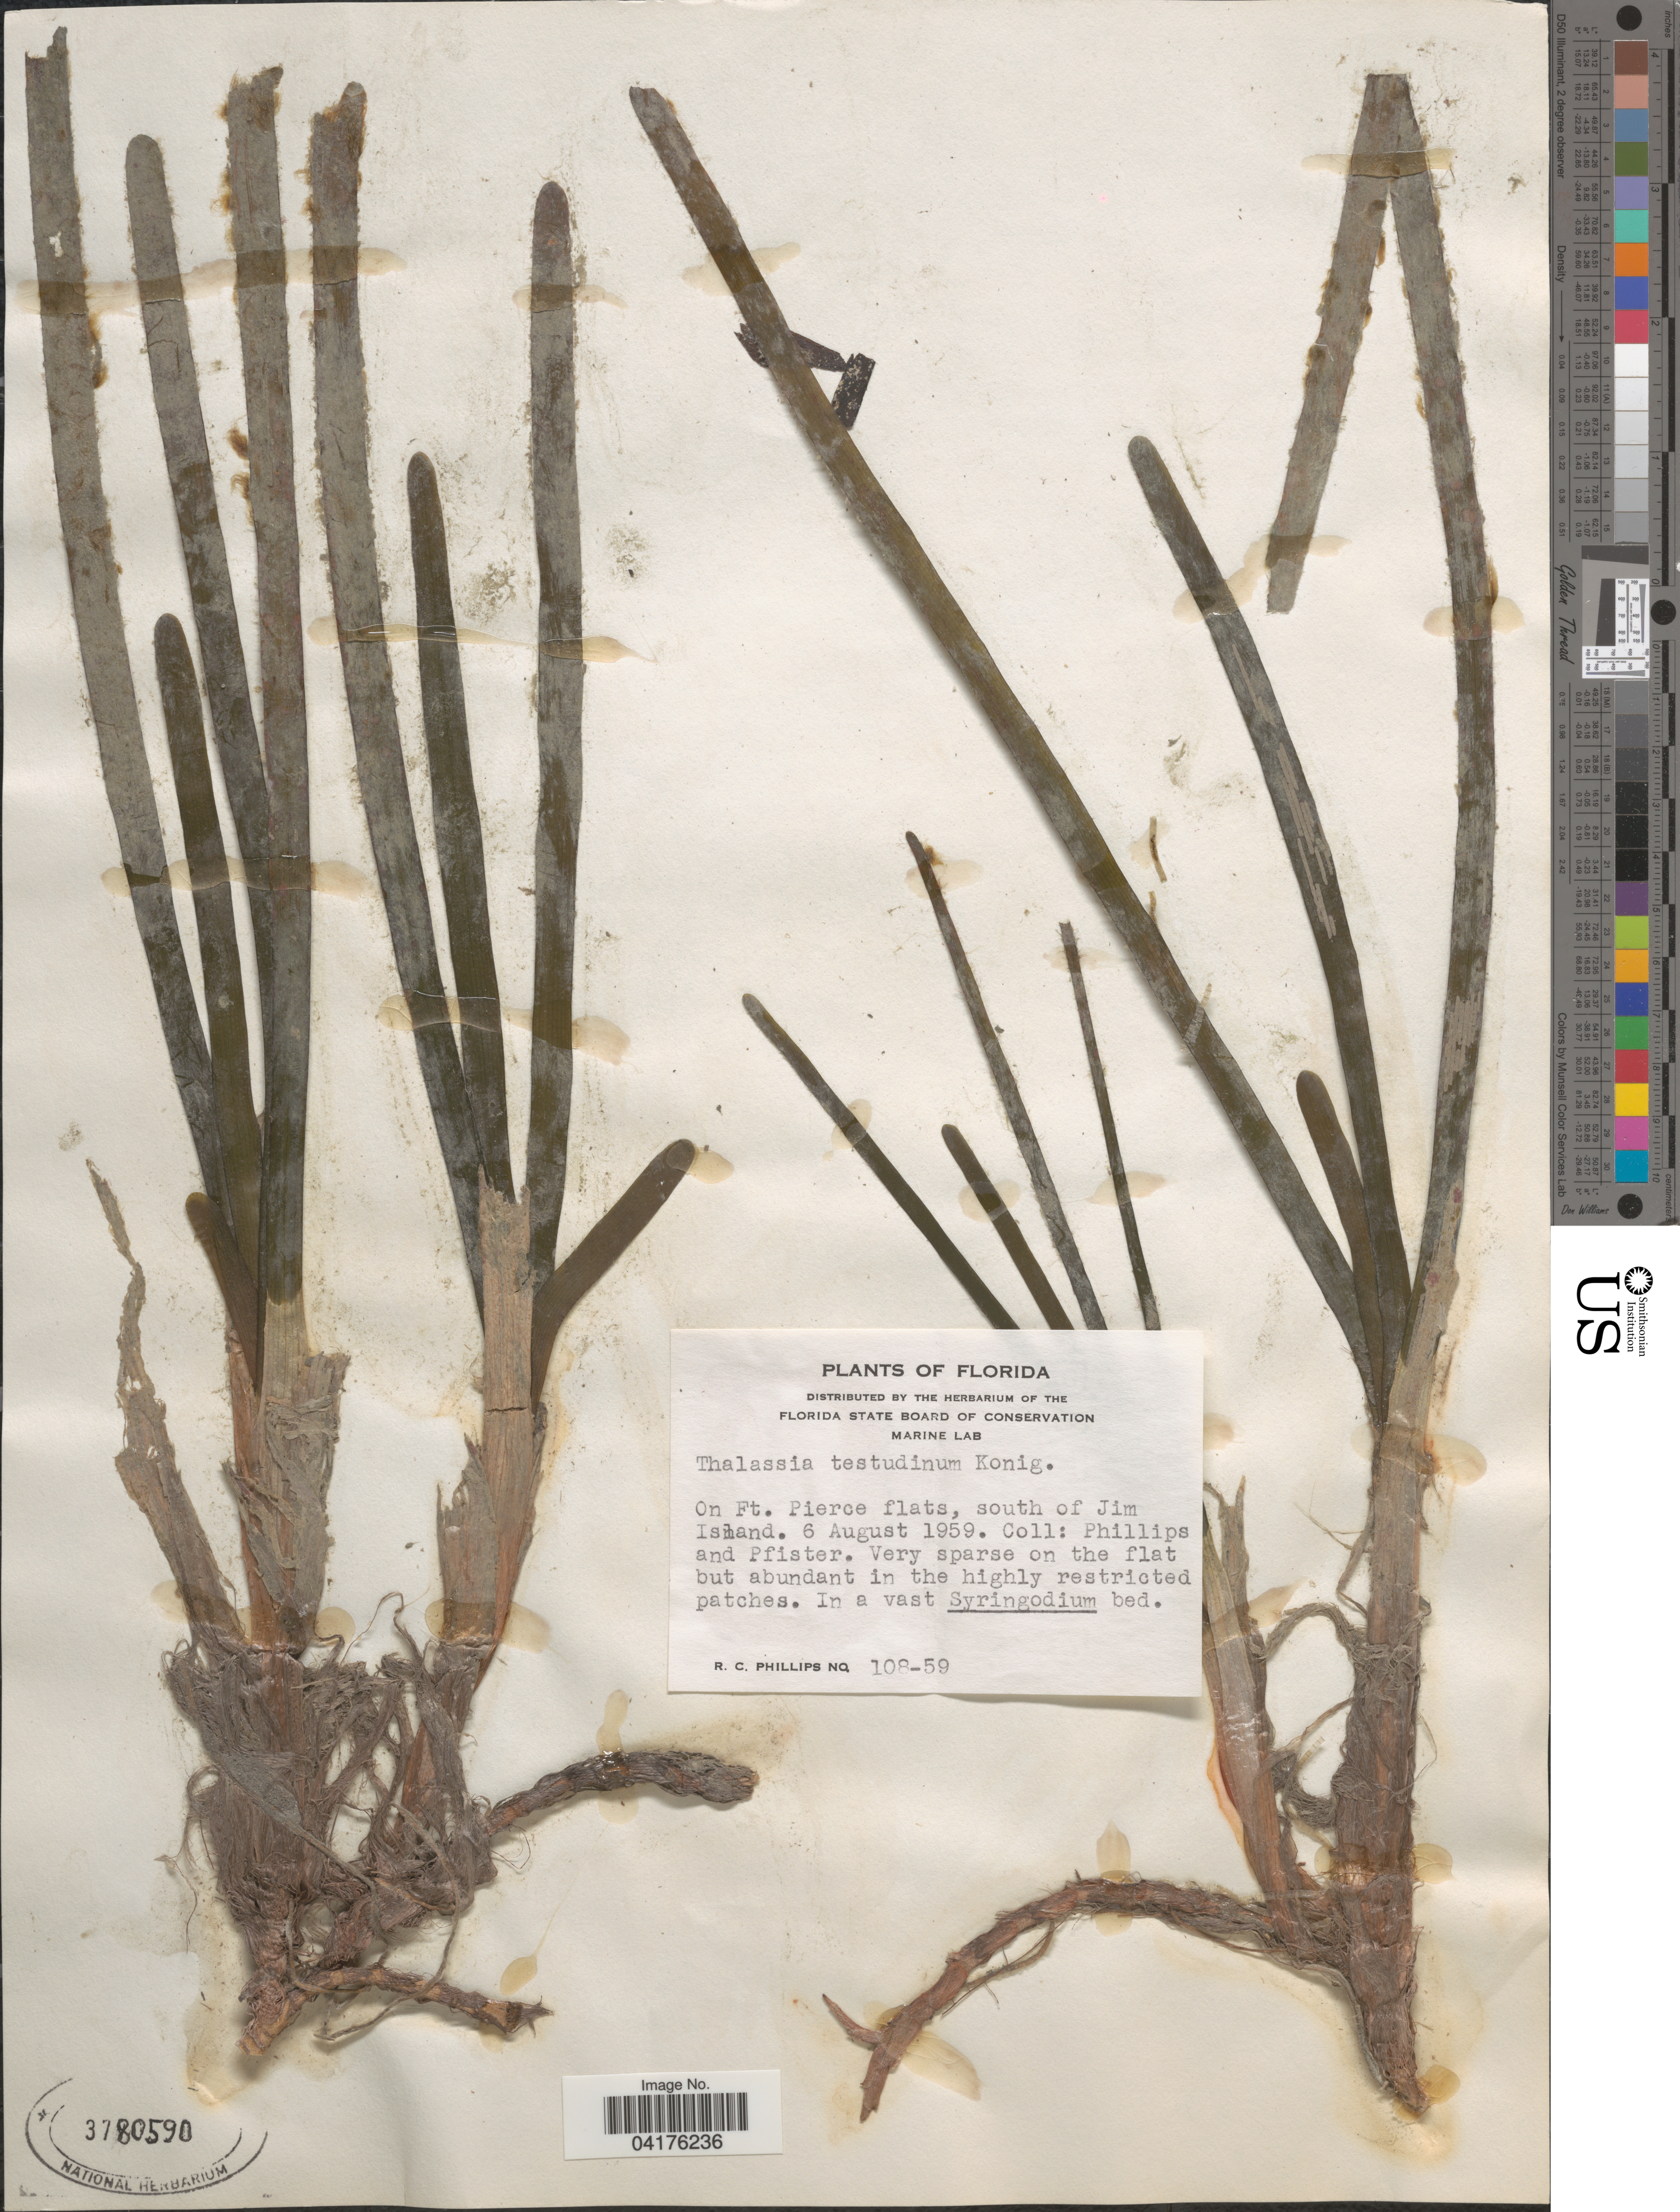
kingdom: Plantae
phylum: Tracheophyta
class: Liliopsida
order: Alismatales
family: Hydrocharitaceae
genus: Thalassia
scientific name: Thalassia testudinum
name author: Banks & Sol. ex K.D. Koenig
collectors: R. C. Phillips & -. Pfister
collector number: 108-59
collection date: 1959-08-06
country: United States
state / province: Florida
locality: On Ft. Pierce flats, south of Jim Island.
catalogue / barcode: US 3780590